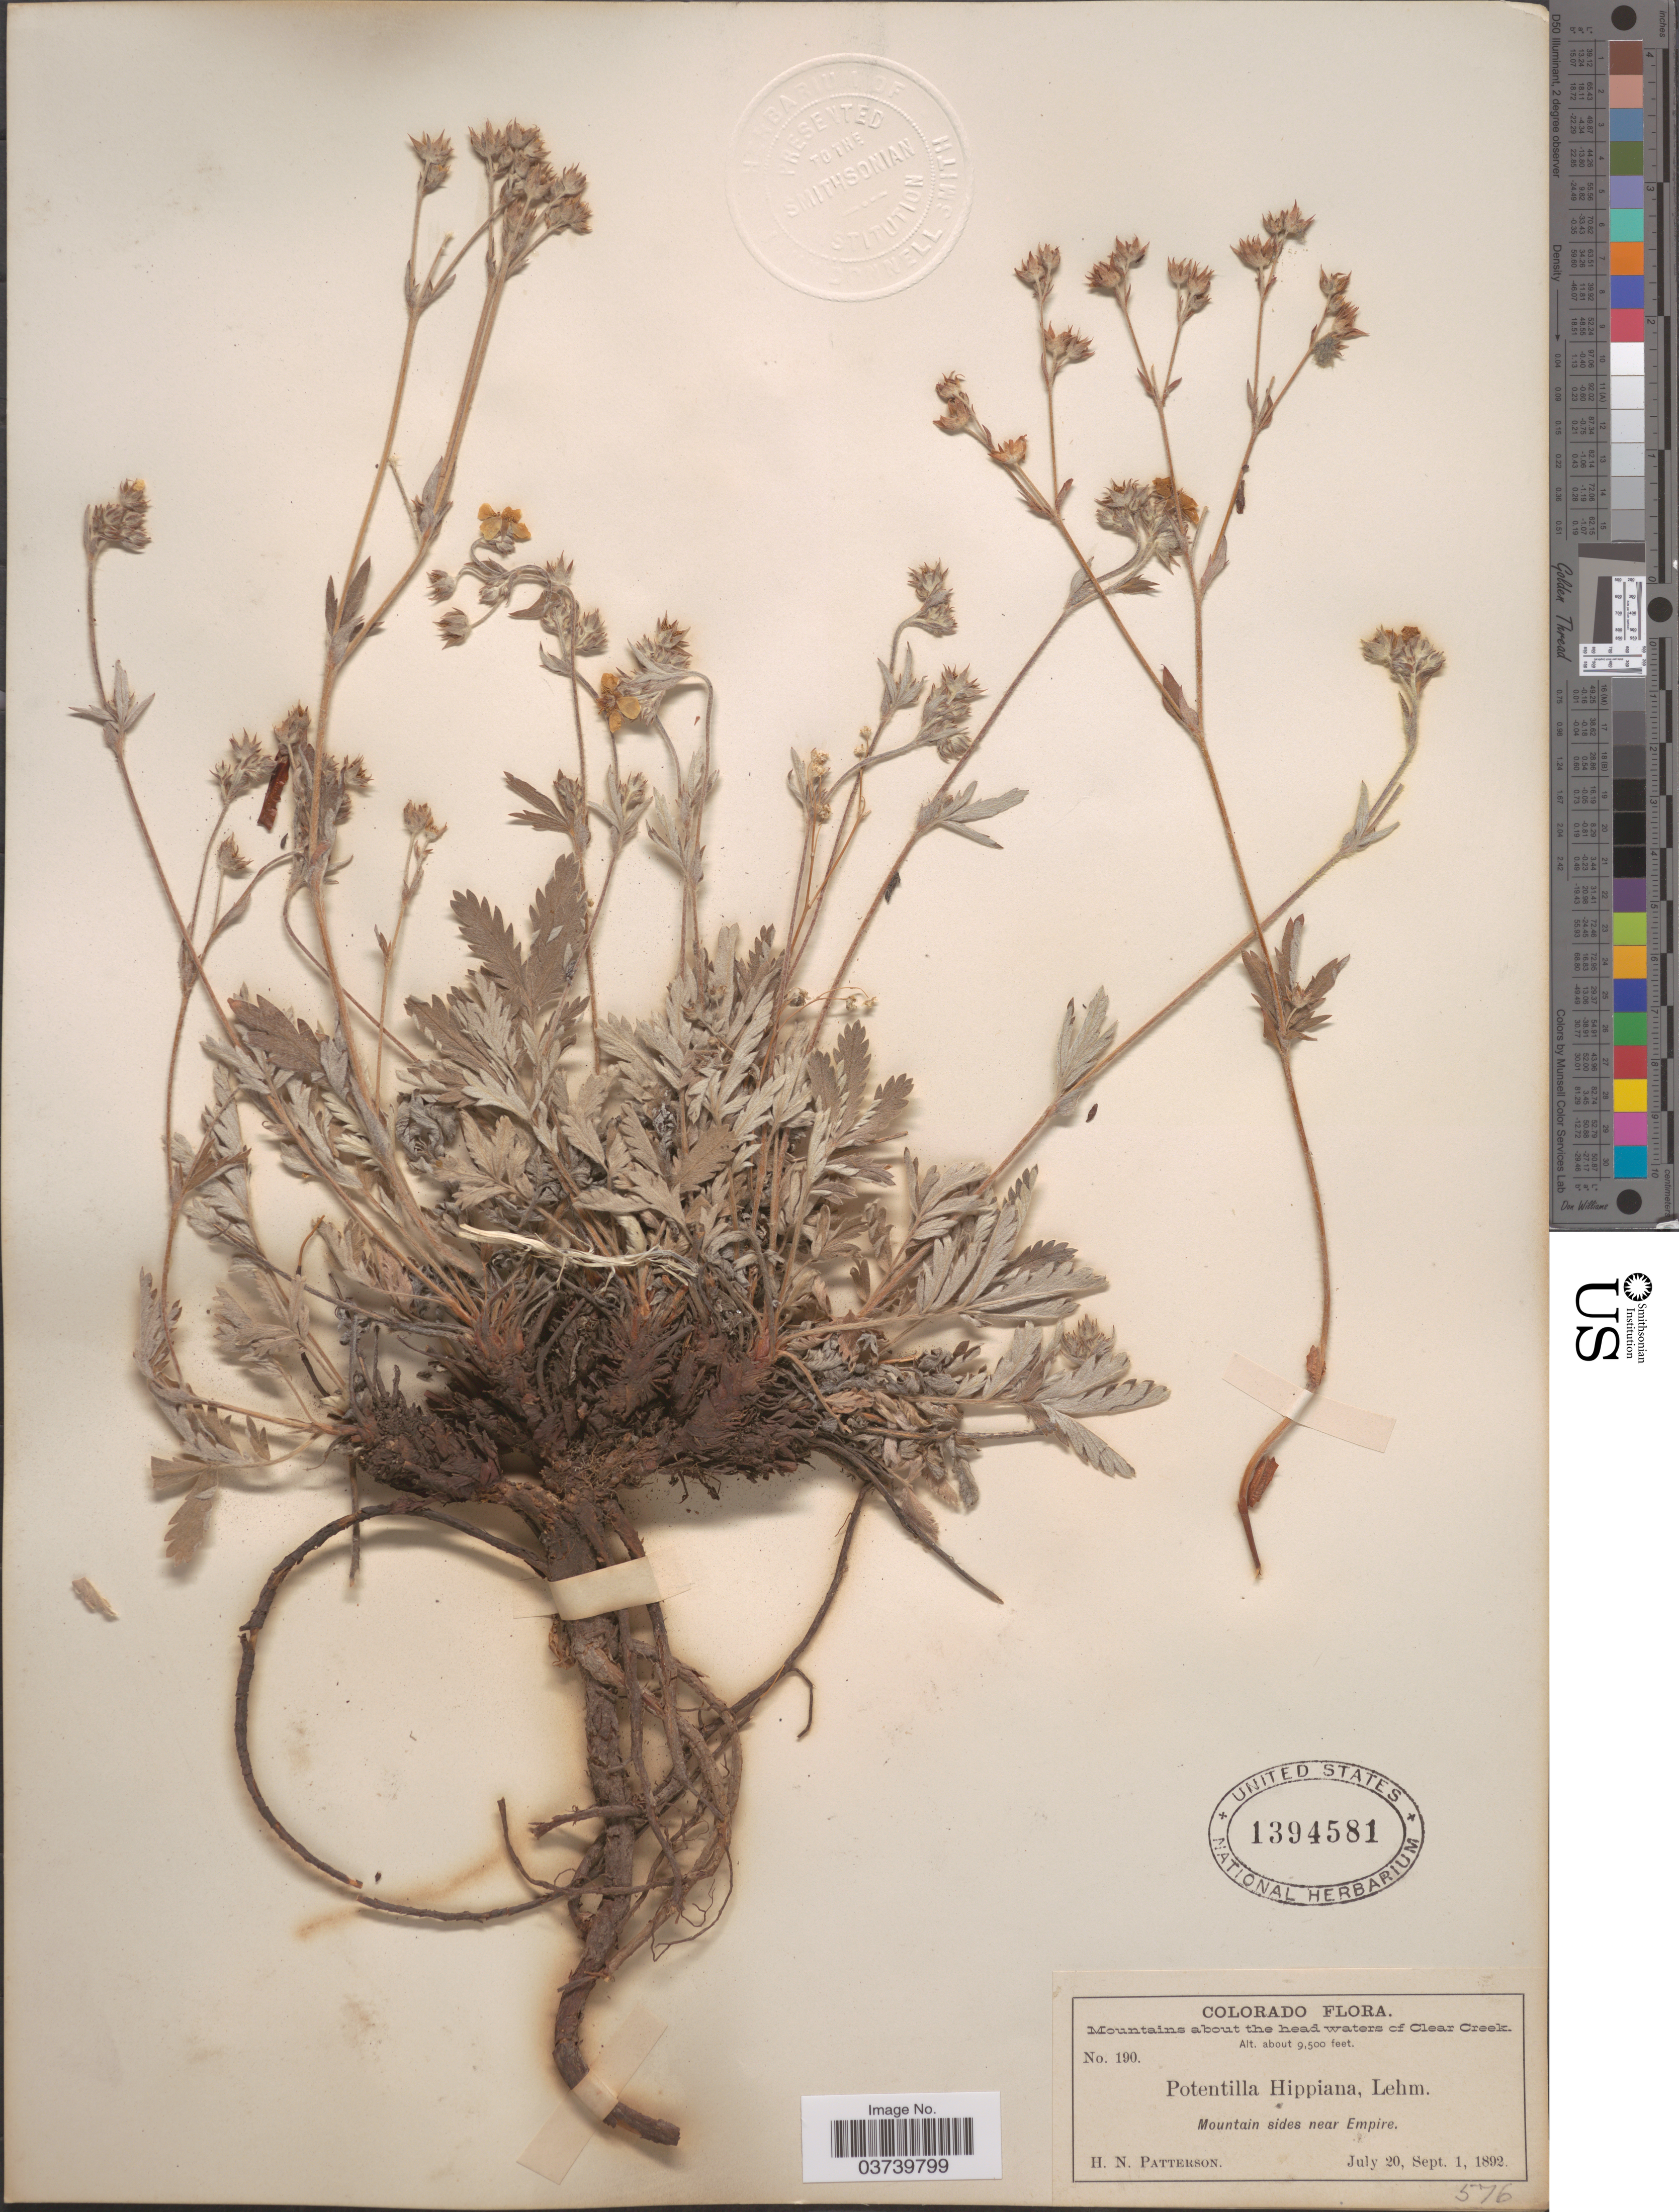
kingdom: Plantae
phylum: Tracheophyta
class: Magnoliopsida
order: Rosales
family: Rosaceae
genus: Potentilla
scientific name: Potentilla hippiana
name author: Lehm.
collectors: H. N. Patterson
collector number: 190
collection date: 1892-07-20/1892-09-01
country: United States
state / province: Colorado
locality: Mountains about the head waters of Clear Creek. Mountain sides near Empire.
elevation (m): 2896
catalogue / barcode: US 1394581